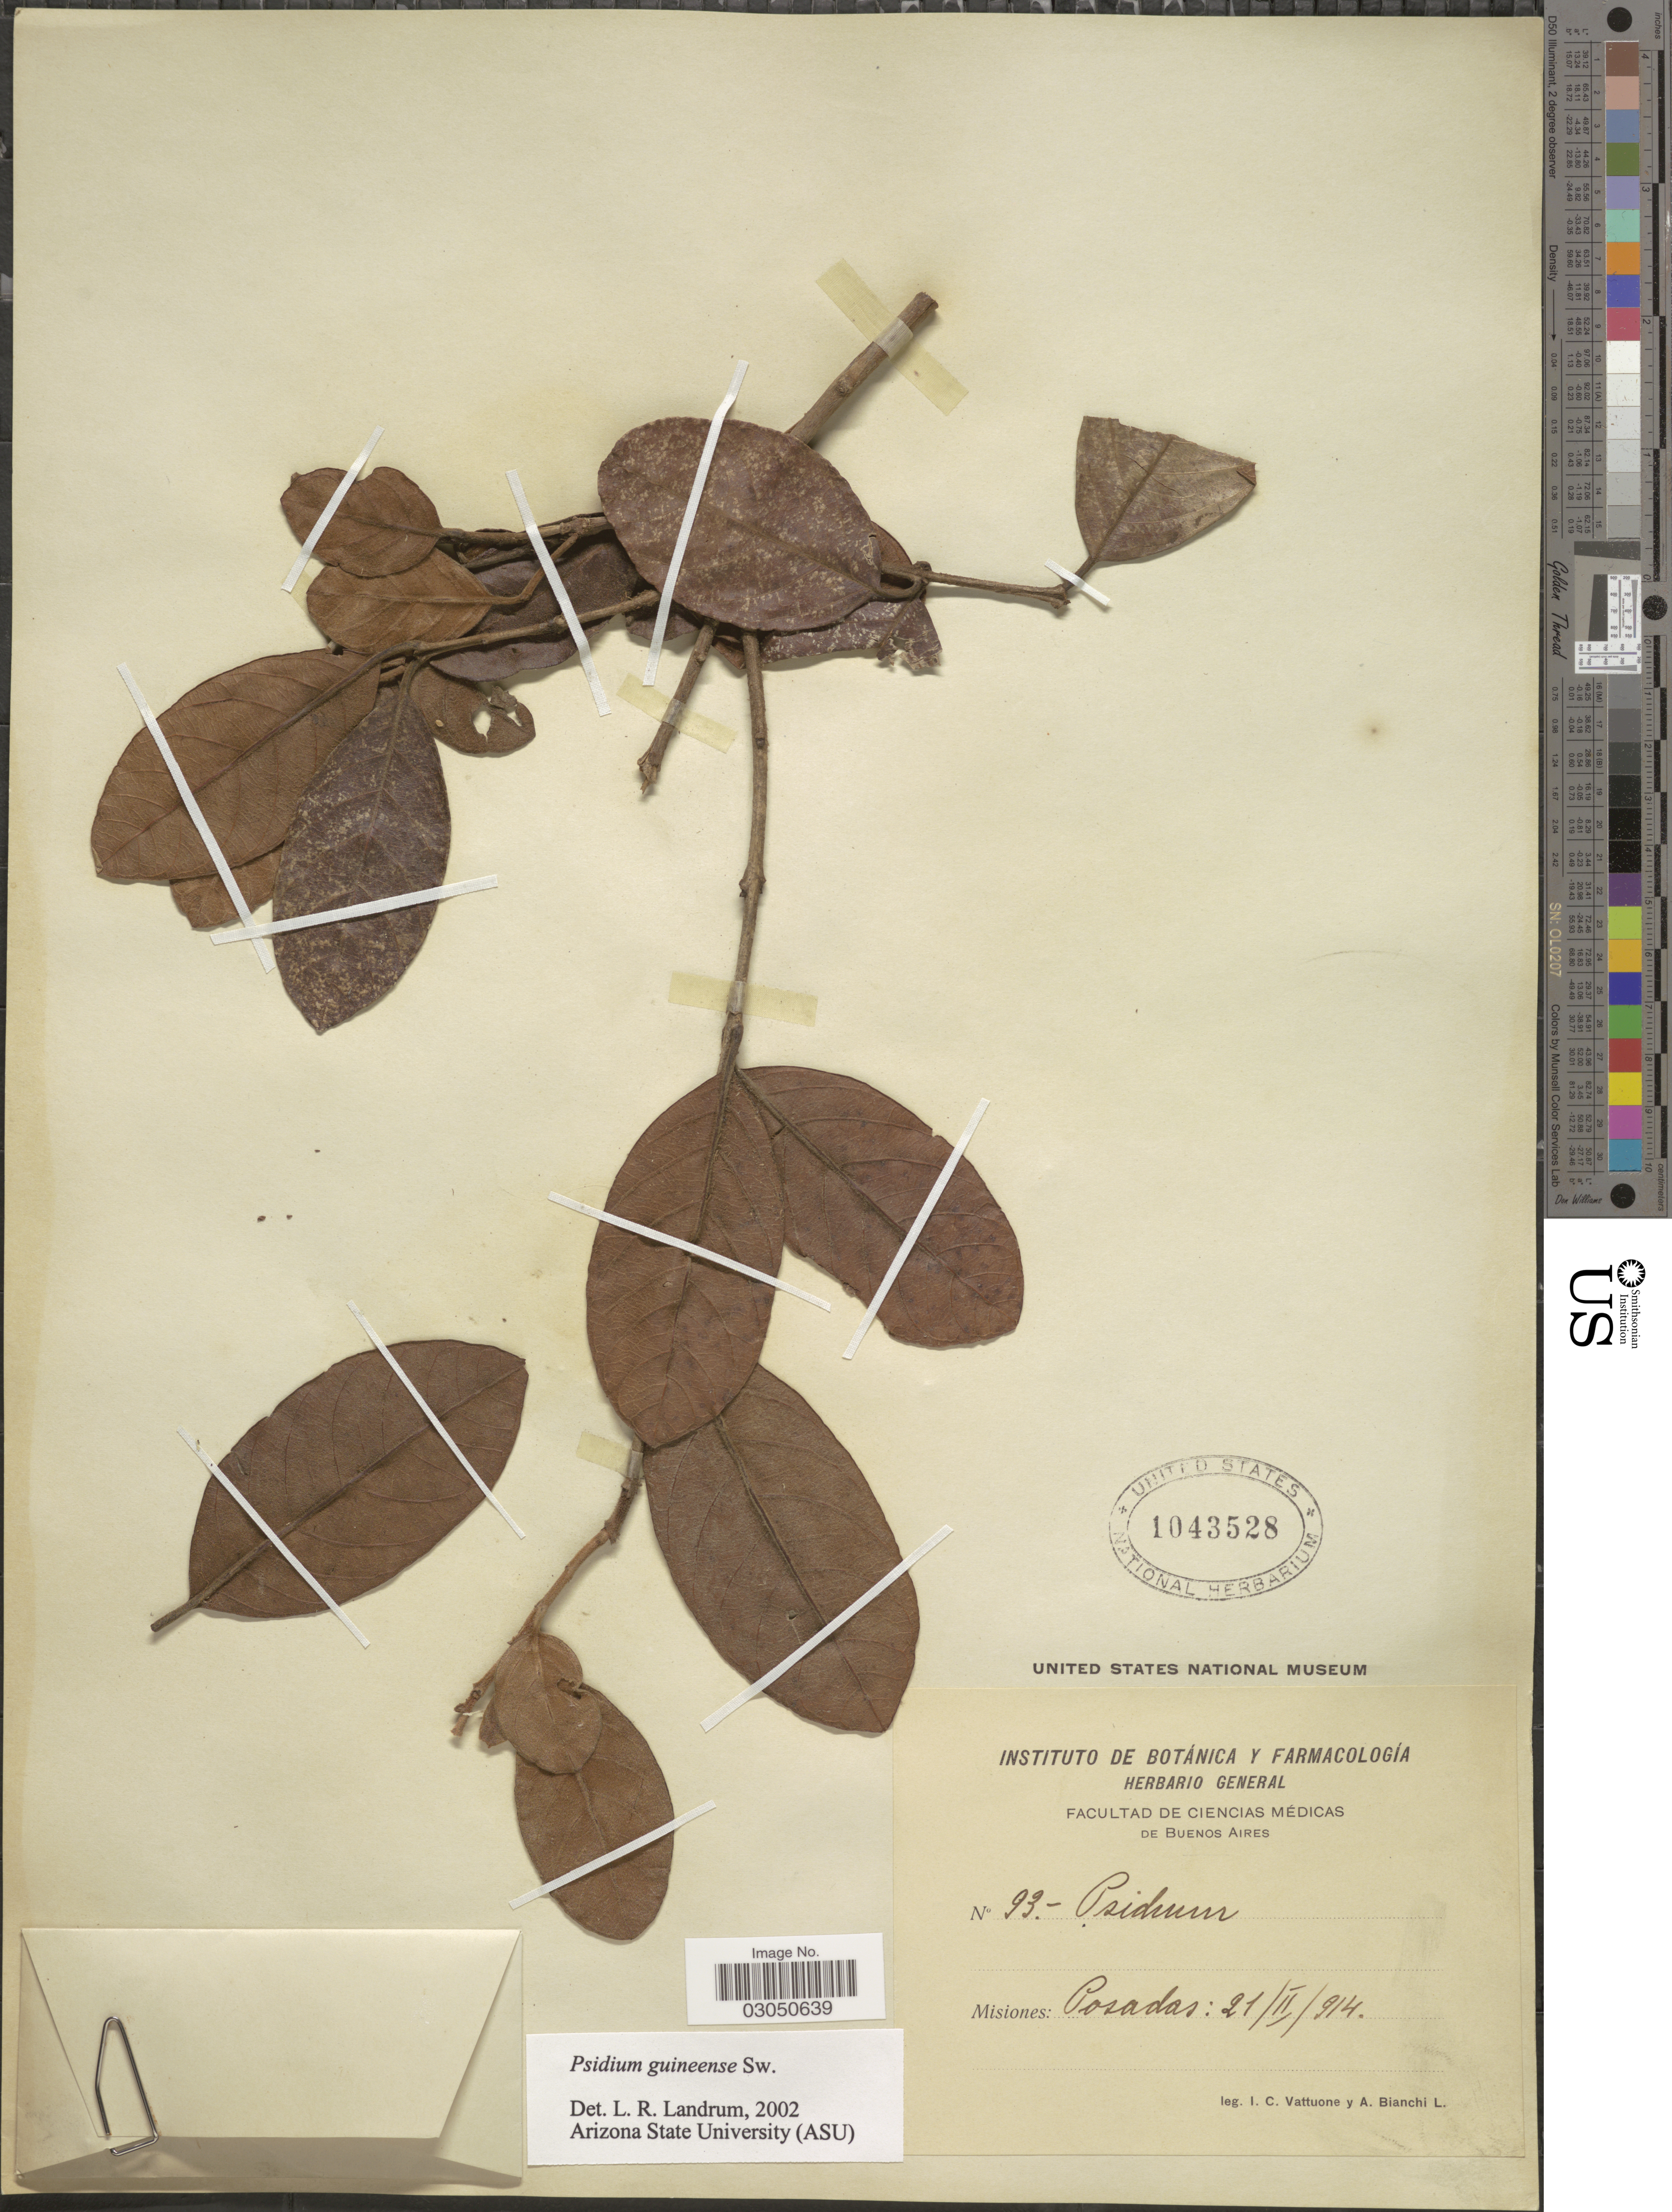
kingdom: Plantae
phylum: Tracheophyta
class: Magnoliopsida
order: Myrtales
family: Myrtaceae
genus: Psidium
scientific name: Psidium guianense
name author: Pers.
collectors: I. Vattuone & A. Bianchi L.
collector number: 93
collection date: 1914-02-21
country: Argentina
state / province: Misiones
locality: Posadas.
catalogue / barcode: US 1043528